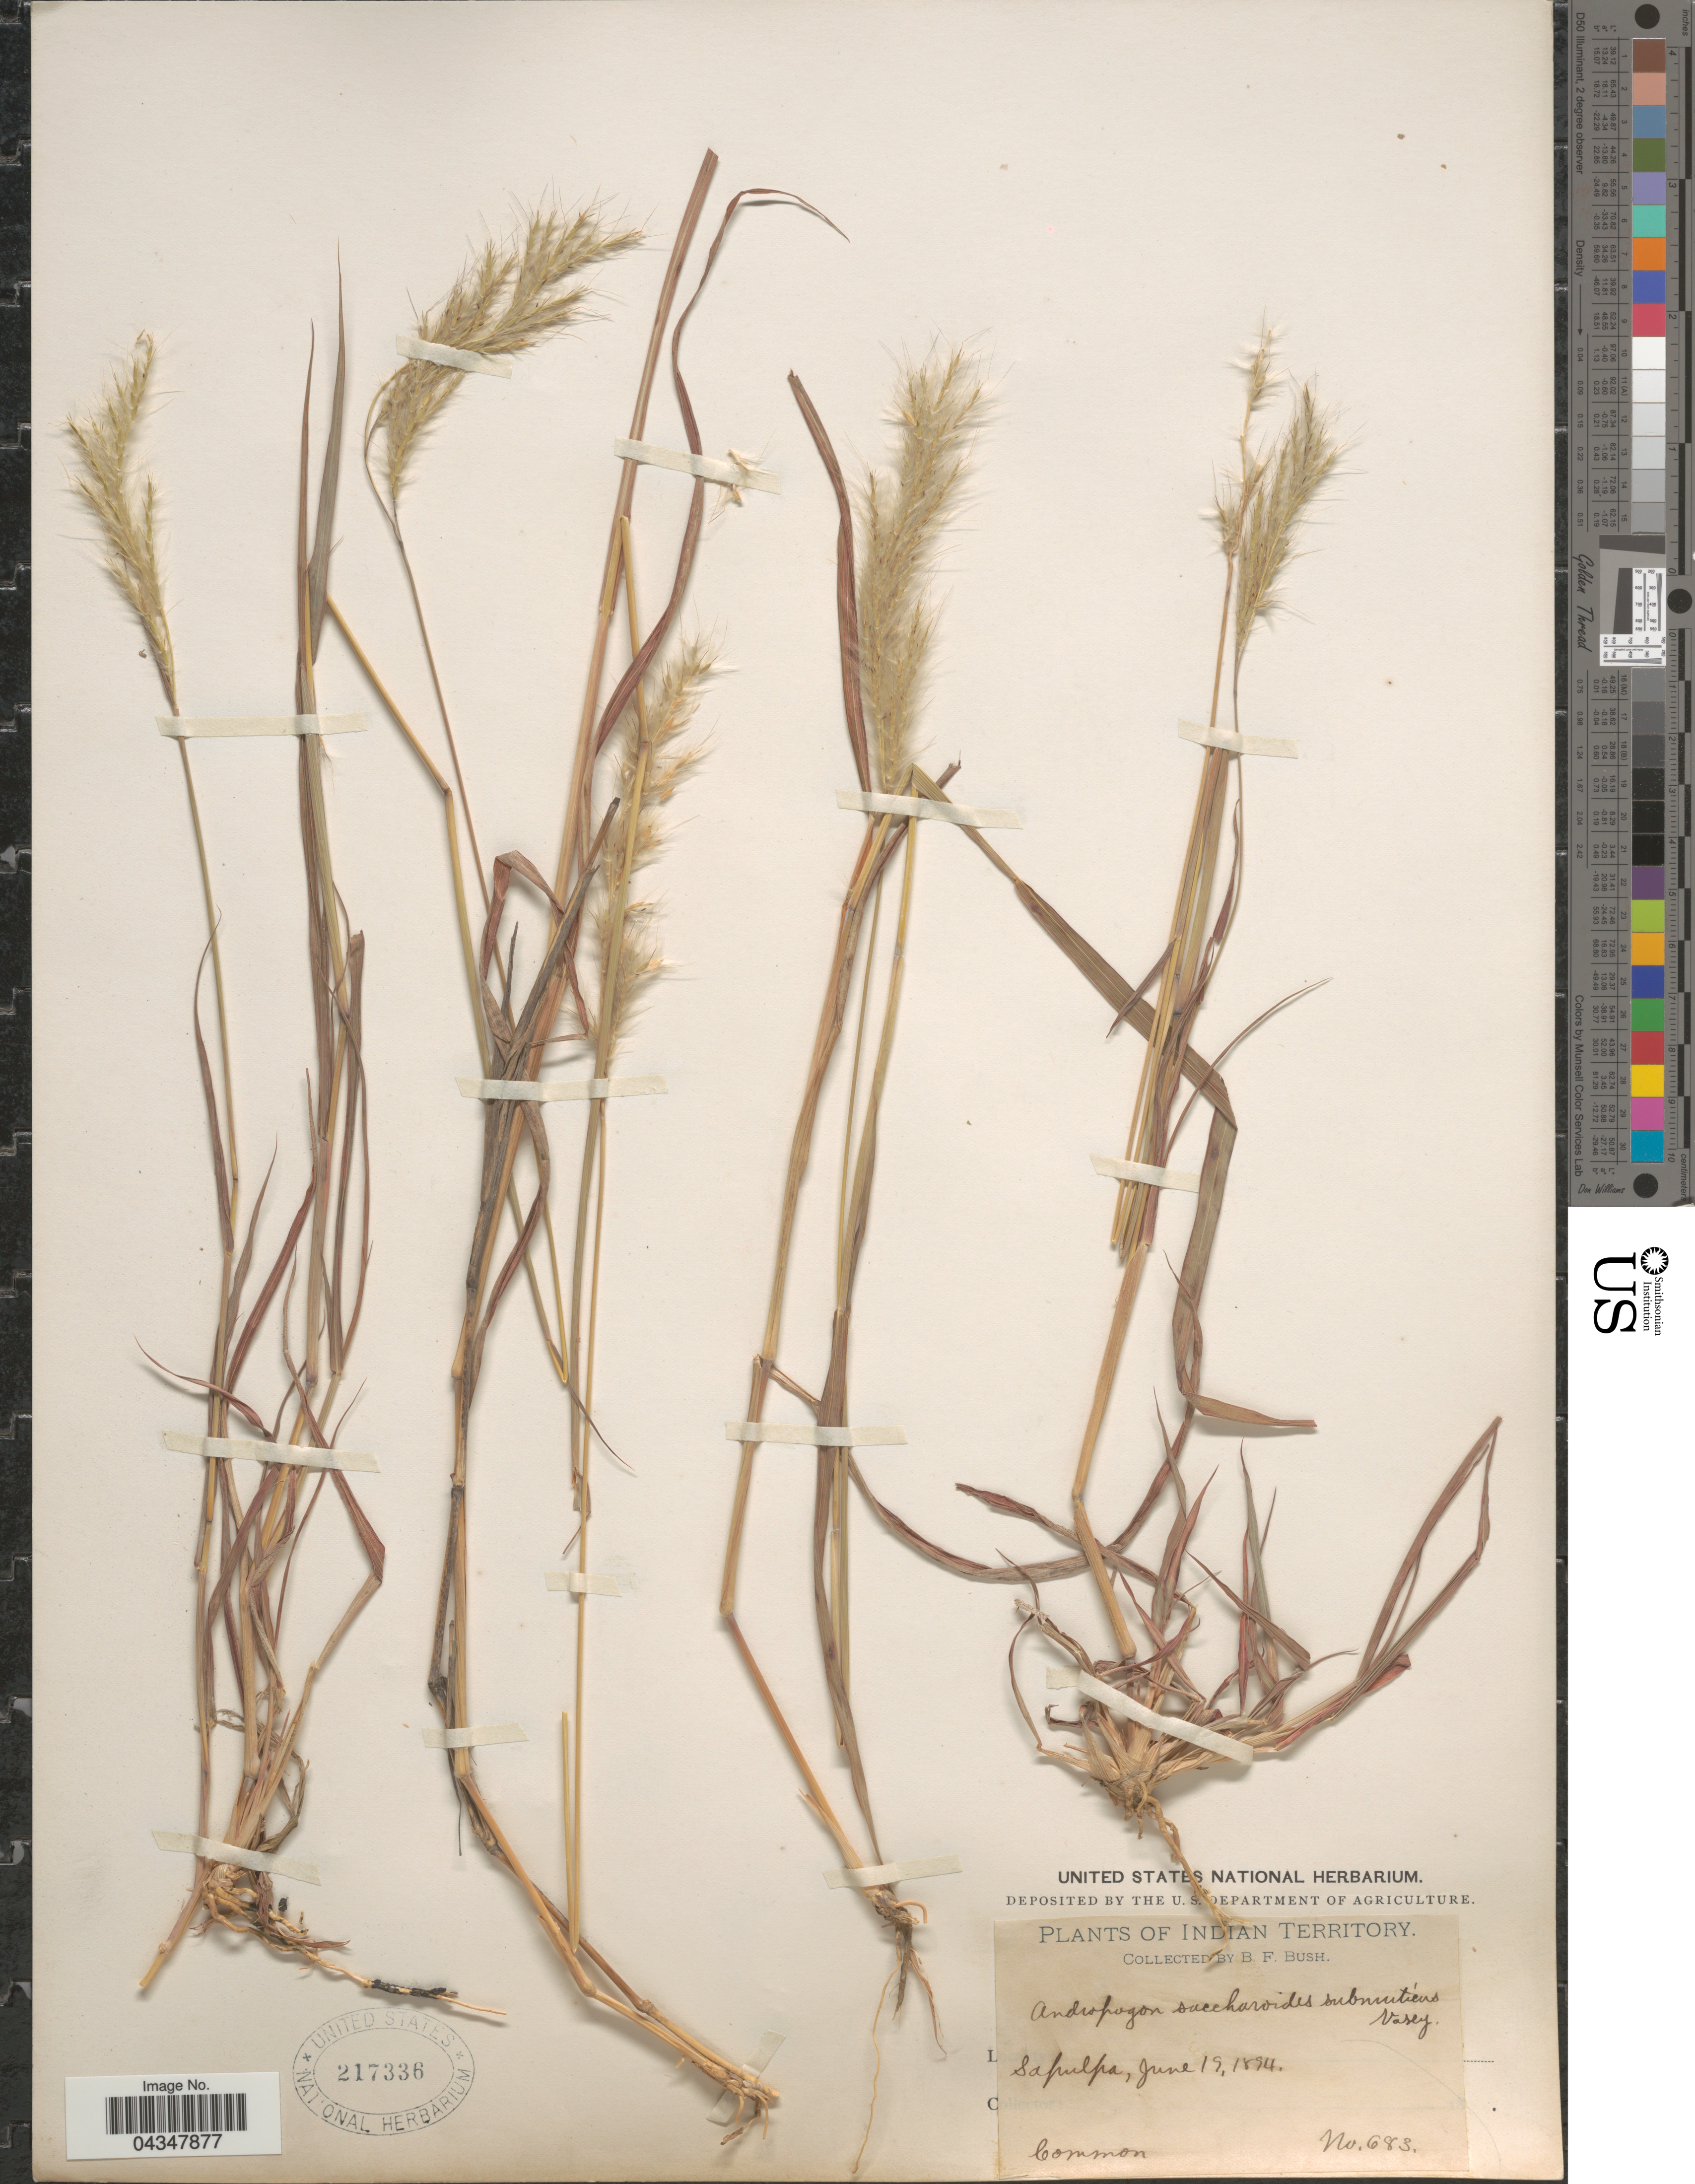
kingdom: Plantae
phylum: Tracheophyta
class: Liliopsida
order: Poales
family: Poaceae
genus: Bothriochloa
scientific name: Bothriochloa saccharoides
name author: (Sw.) Rydb.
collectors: B. F. Bush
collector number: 683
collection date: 1894-06-19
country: United States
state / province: Oklahoma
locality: Indian Territory. Sapulpa.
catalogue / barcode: US 217336